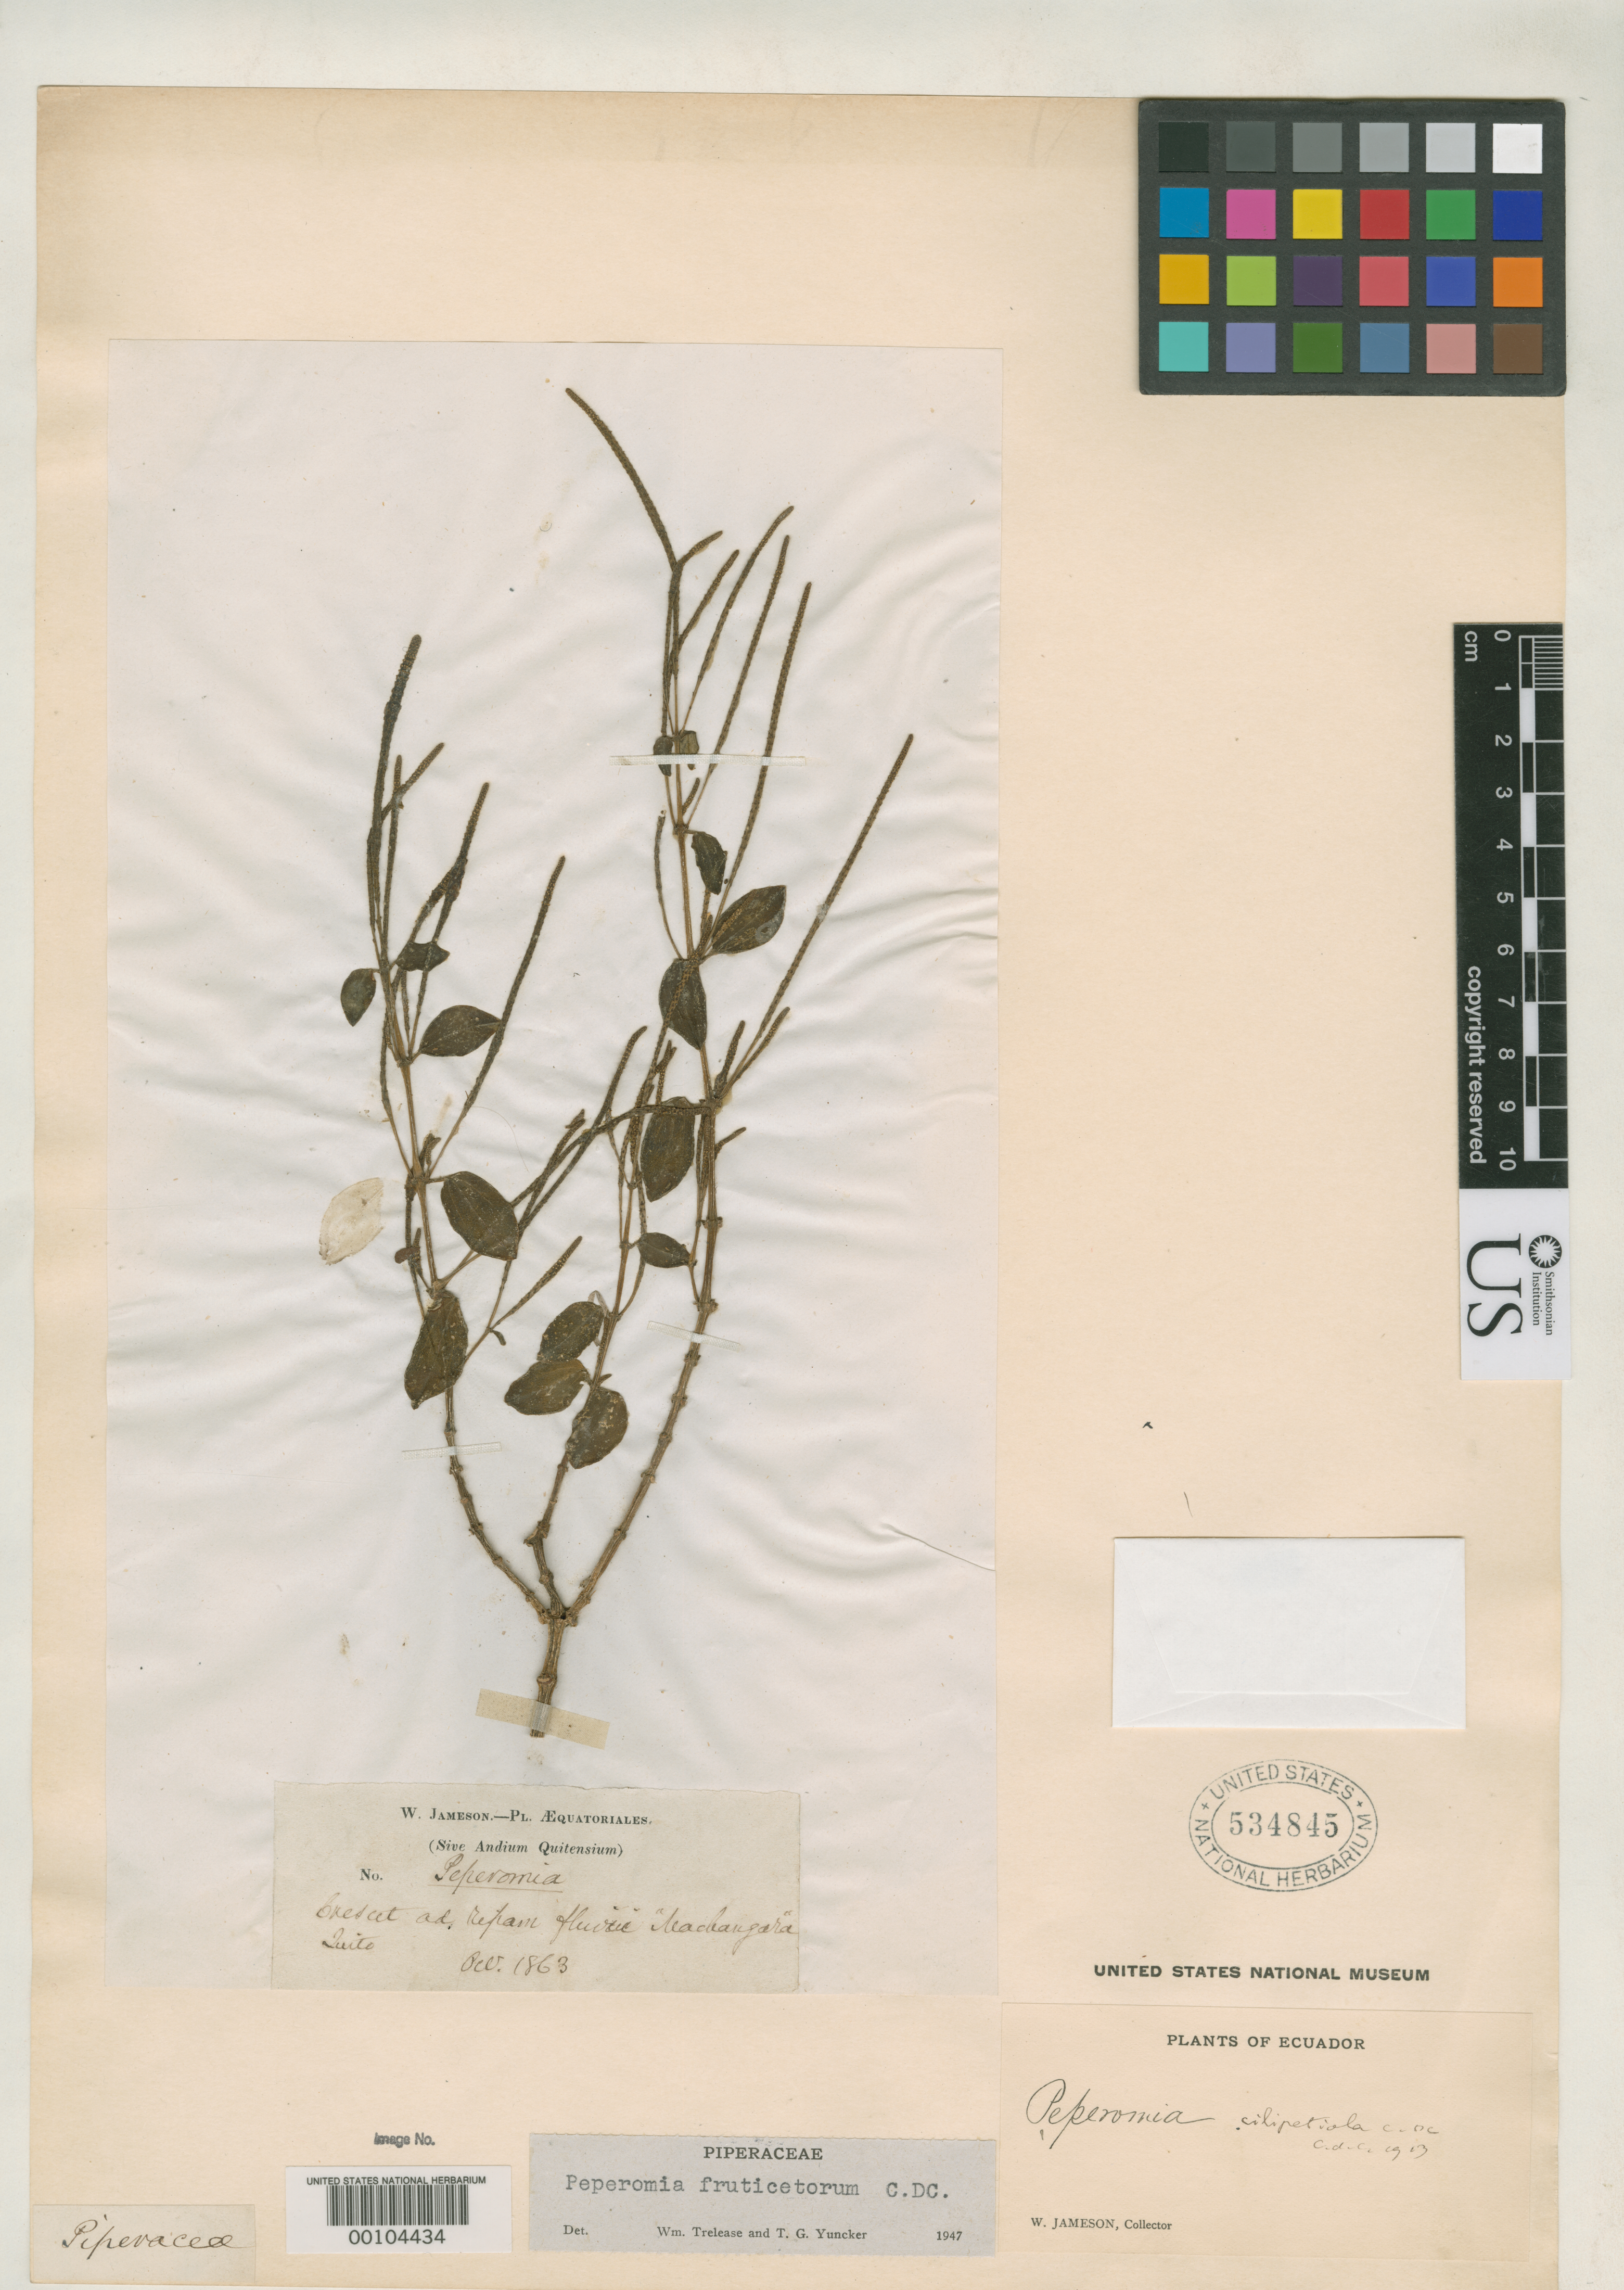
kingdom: Plantae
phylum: Tracheophyta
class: Magnoliopsida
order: Piperales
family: Piperaceae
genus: Peperomia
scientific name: Peperomia ciliipetiola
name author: C. DC.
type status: Possible Holotype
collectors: W. Jameson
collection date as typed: Oct 1863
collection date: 1863-10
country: Ecuador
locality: Machangara.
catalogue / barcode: US 534845